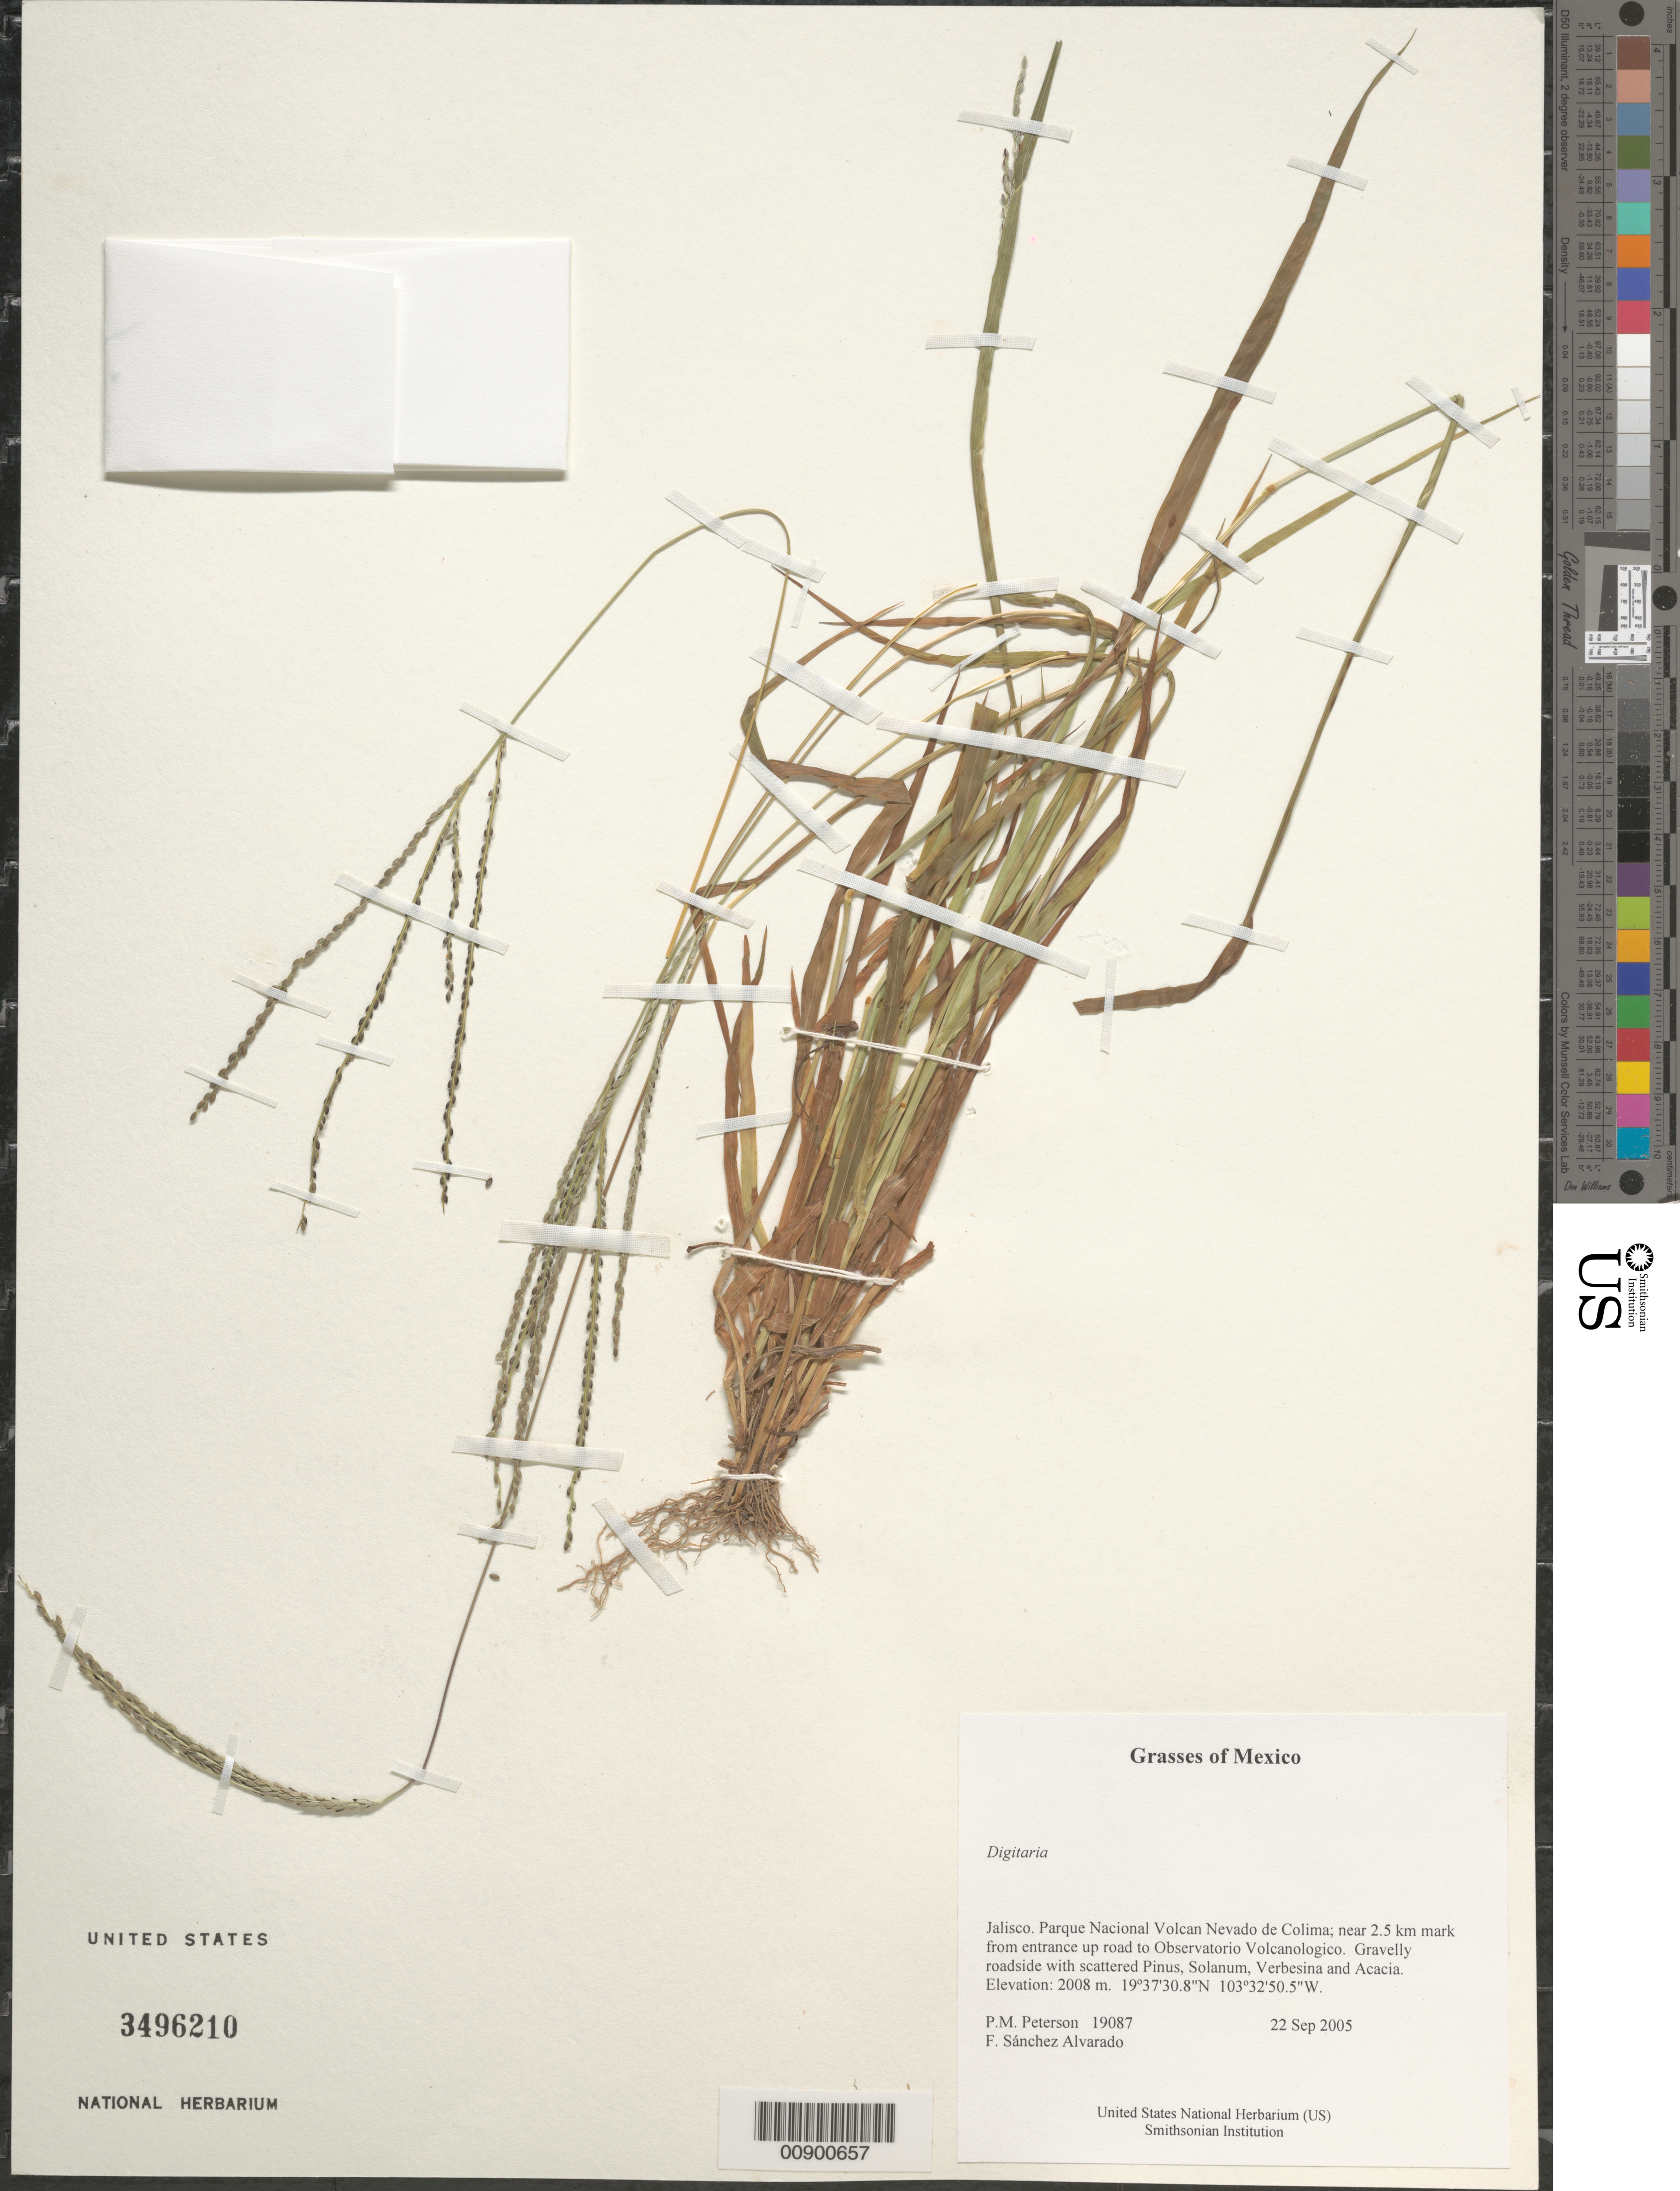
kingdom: Plantae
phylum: Tracheophyta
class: Liliopsida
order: Poales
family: Poaceae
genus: Digitaria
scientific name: Digitaria sp.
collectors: P. M. Peterson & F. Sánchez Alvarado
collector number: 19087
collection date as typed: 22 Sep 2005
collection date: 2005-09-22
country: Mexico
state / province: Jalisco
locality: Parque Nacional Volcan Nevado de Colima; near 2.5 km mark from entrance up road to Observatorio Volcanologico. Gravelly roadside with scattered Pinus, Solanum, Verbesina and Acacia.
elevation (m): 2008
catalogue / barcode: US 3496210